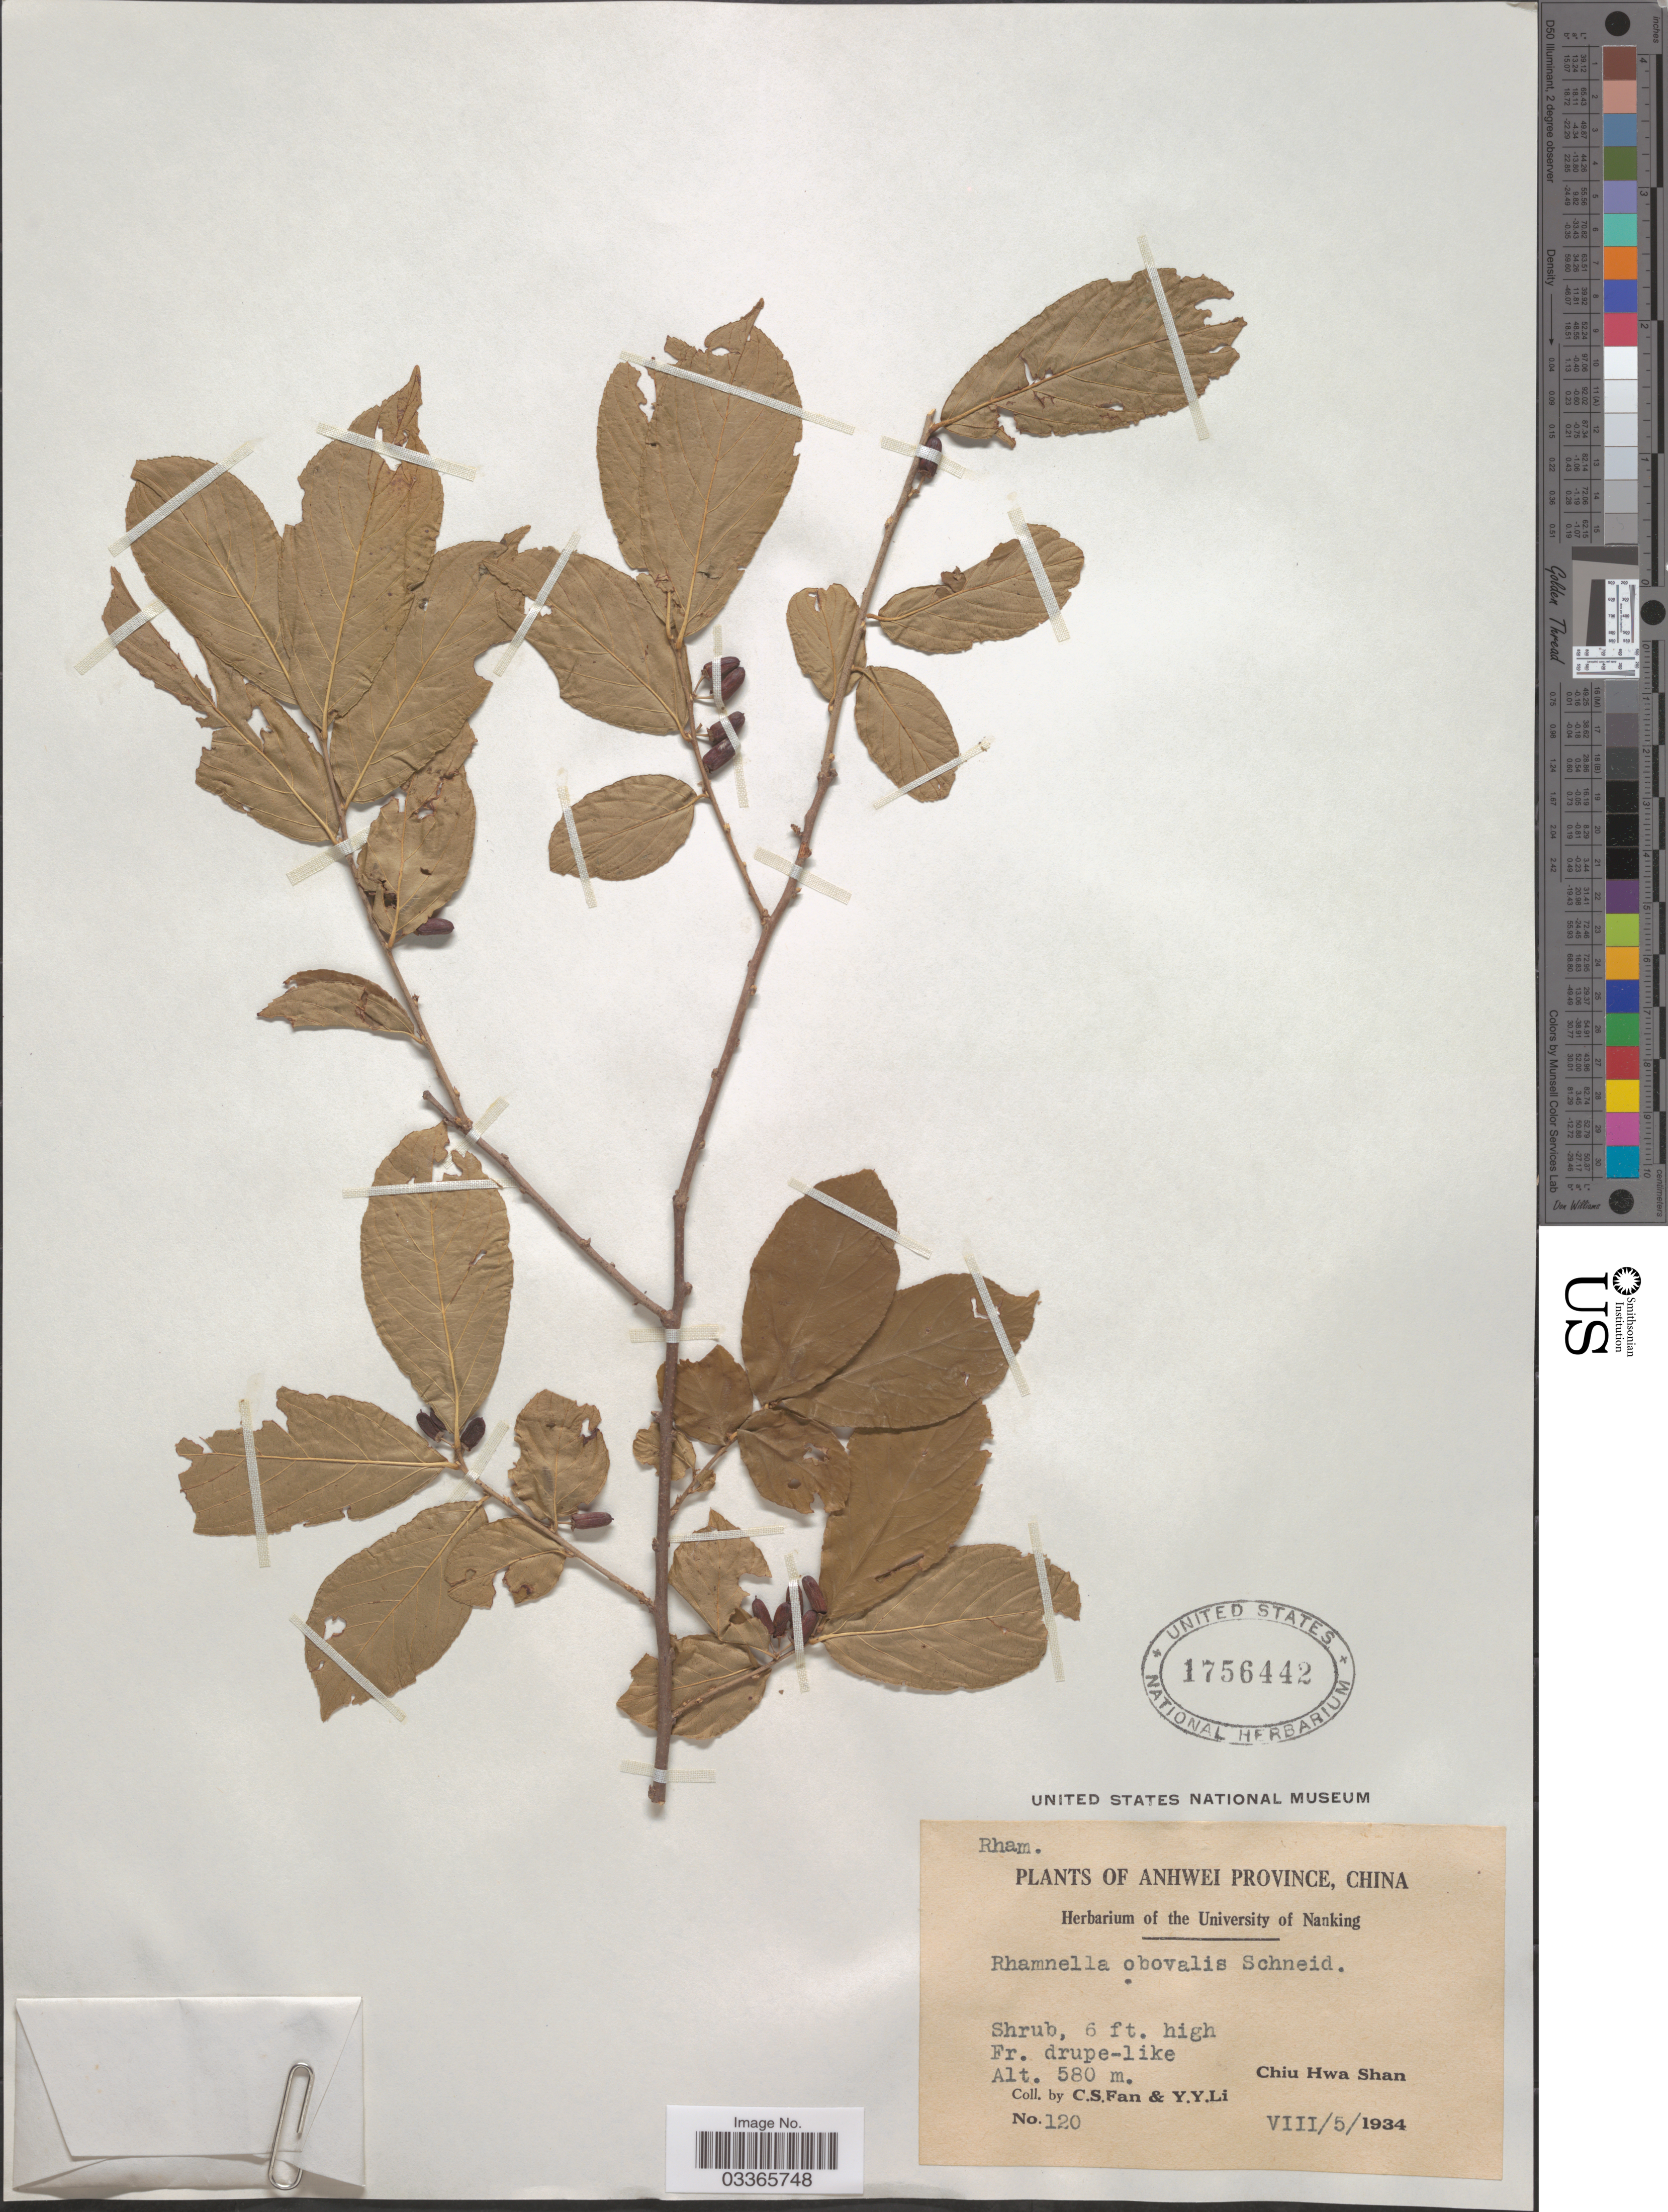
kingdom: Plantae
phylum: Tracheophyta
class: Magnoliopsida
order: Rosales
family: Rhamnaceae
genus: Rhamnella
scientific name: Rhamnella obovalis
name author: C.K. Schneid. in Sarg.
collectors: C. S. Fan & Y. Y. Li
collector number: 120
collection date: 1934-08-05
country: China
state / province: Anhui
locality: Anhwei Province. Chiu Hwa Shan.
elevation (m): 580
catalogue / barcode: US 1756442